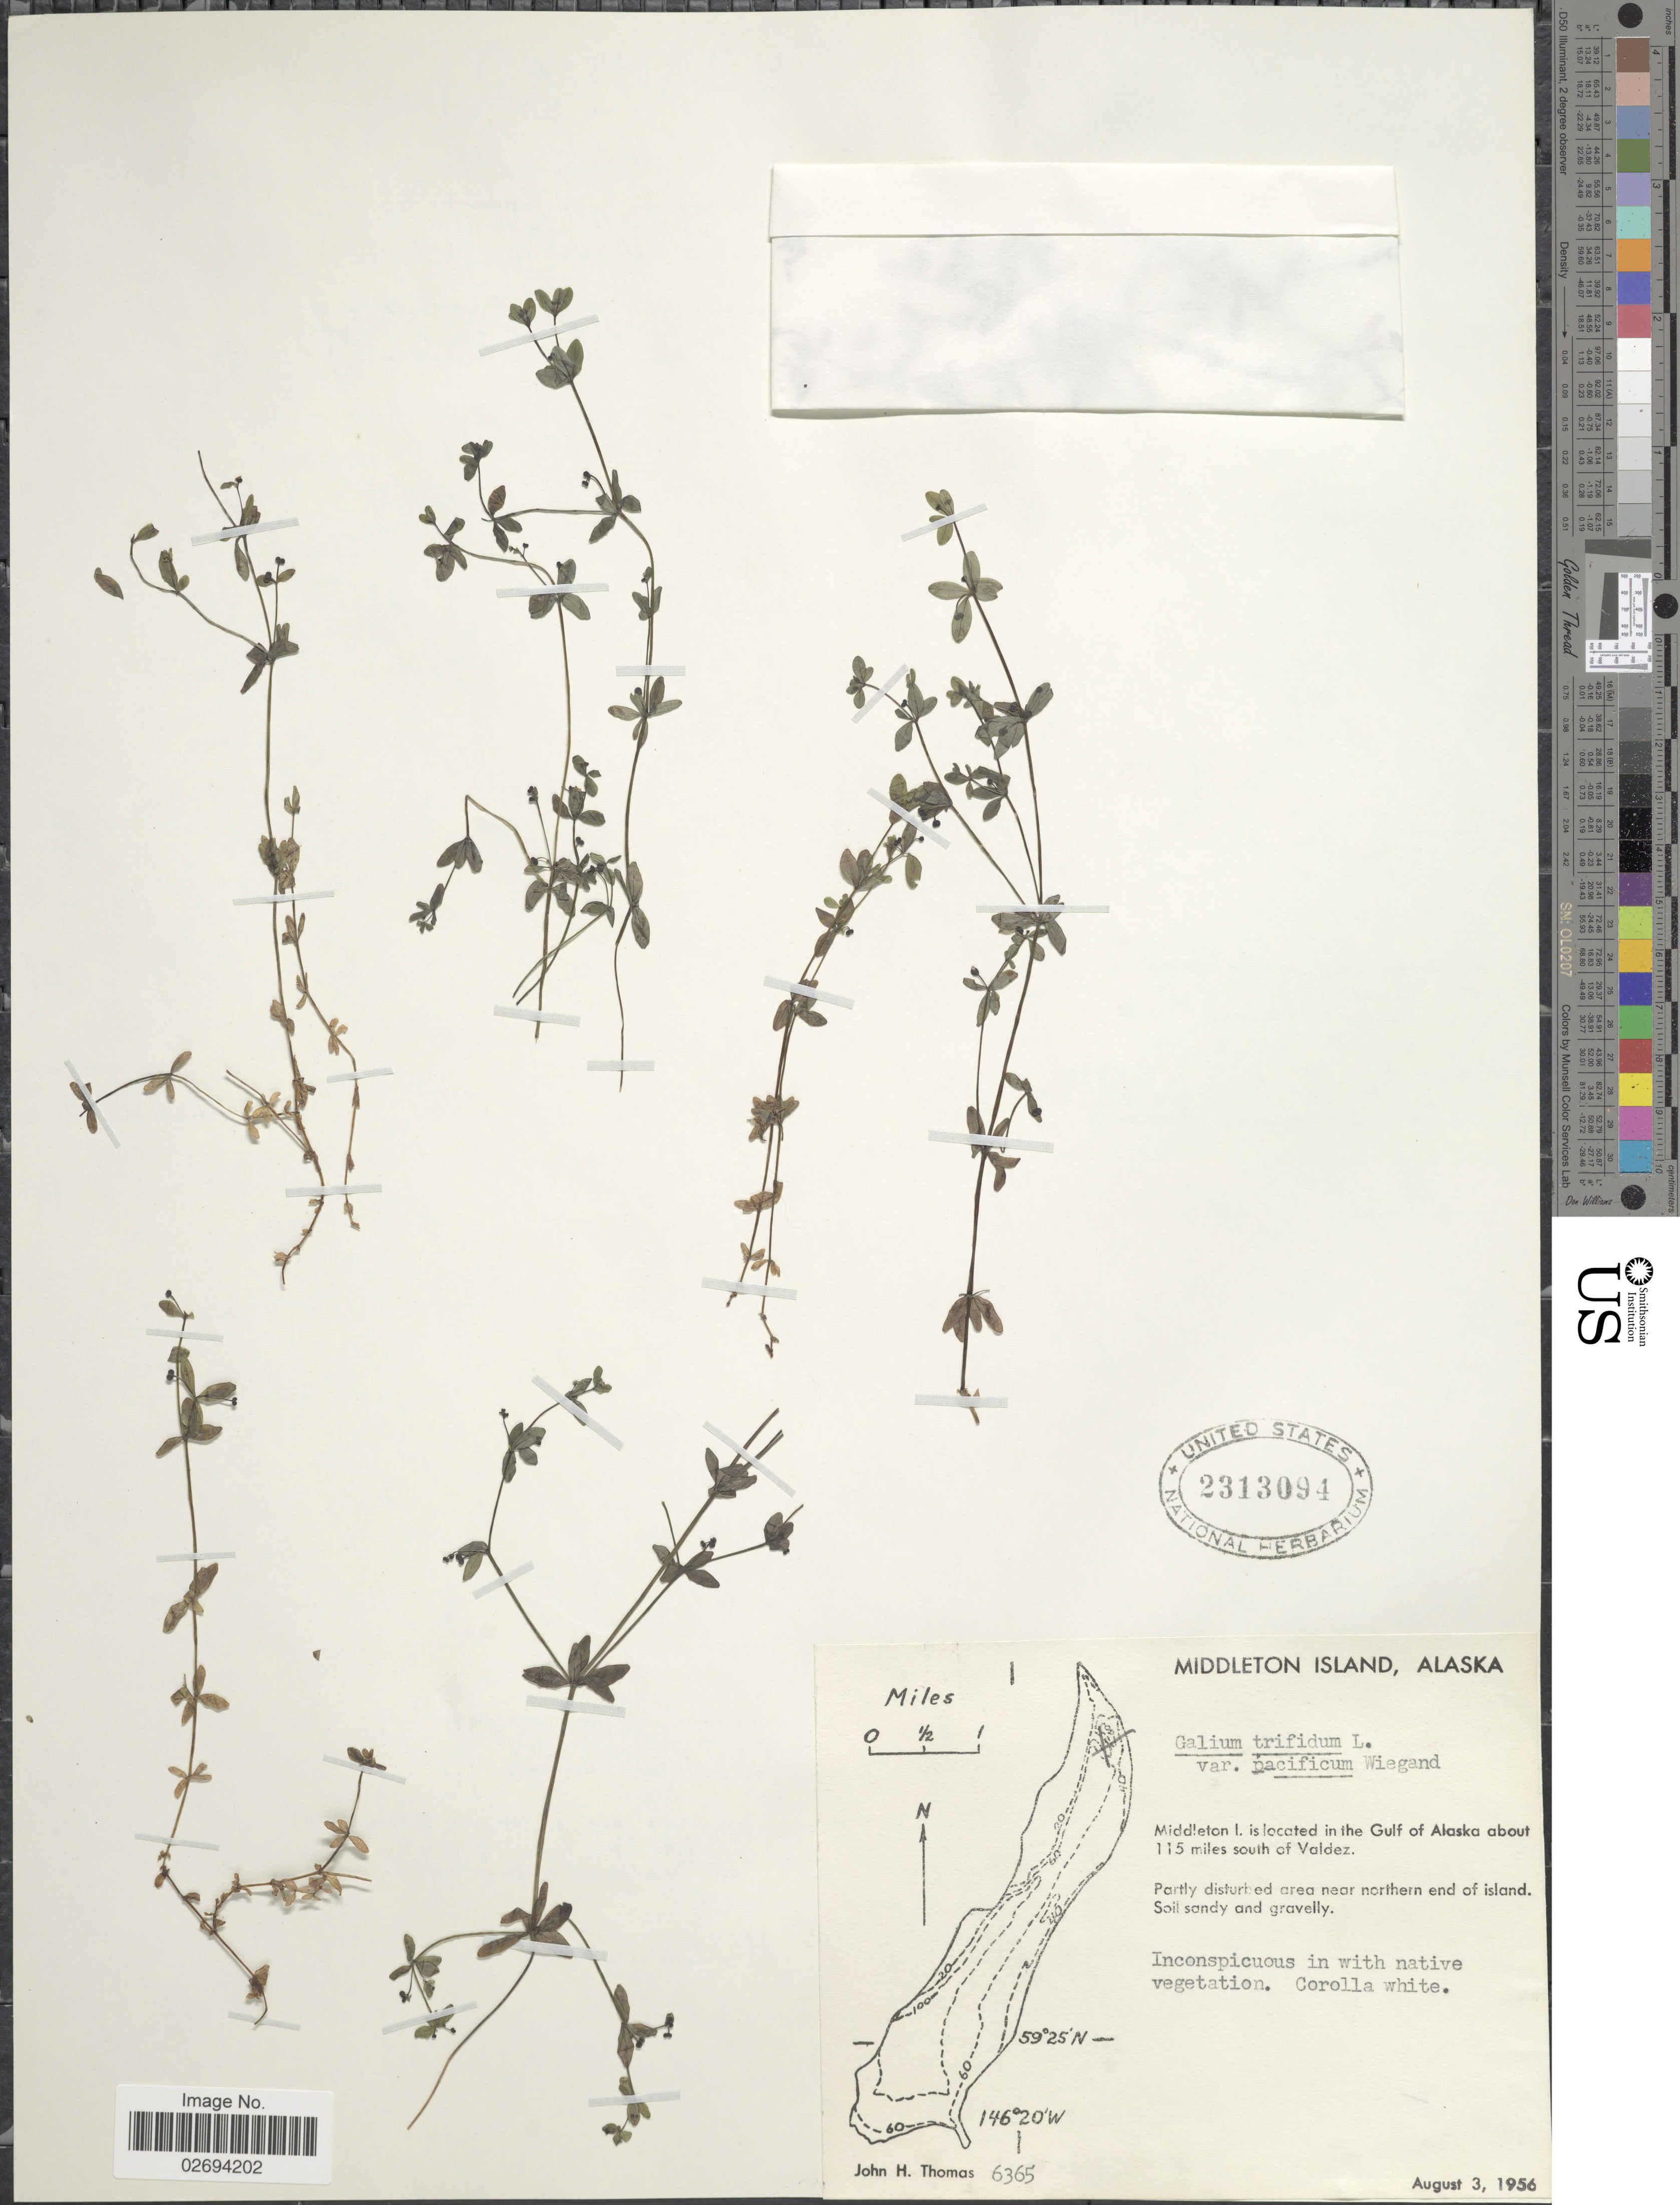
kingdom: Plantae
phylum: Tracheophyta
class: Magnoliopsida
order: Gentianales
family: Rubiaceae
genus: Galium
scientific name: Galium trifidum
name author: L.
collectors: J. H. Thomas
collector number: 6365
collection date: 1956-08-03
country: United States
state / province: Alaska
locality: Middleton Island, is located in the Gulf of Alaska about 115 miles south of Valdez, Partly disturbed area near northern end of island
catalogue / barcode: US 2313094